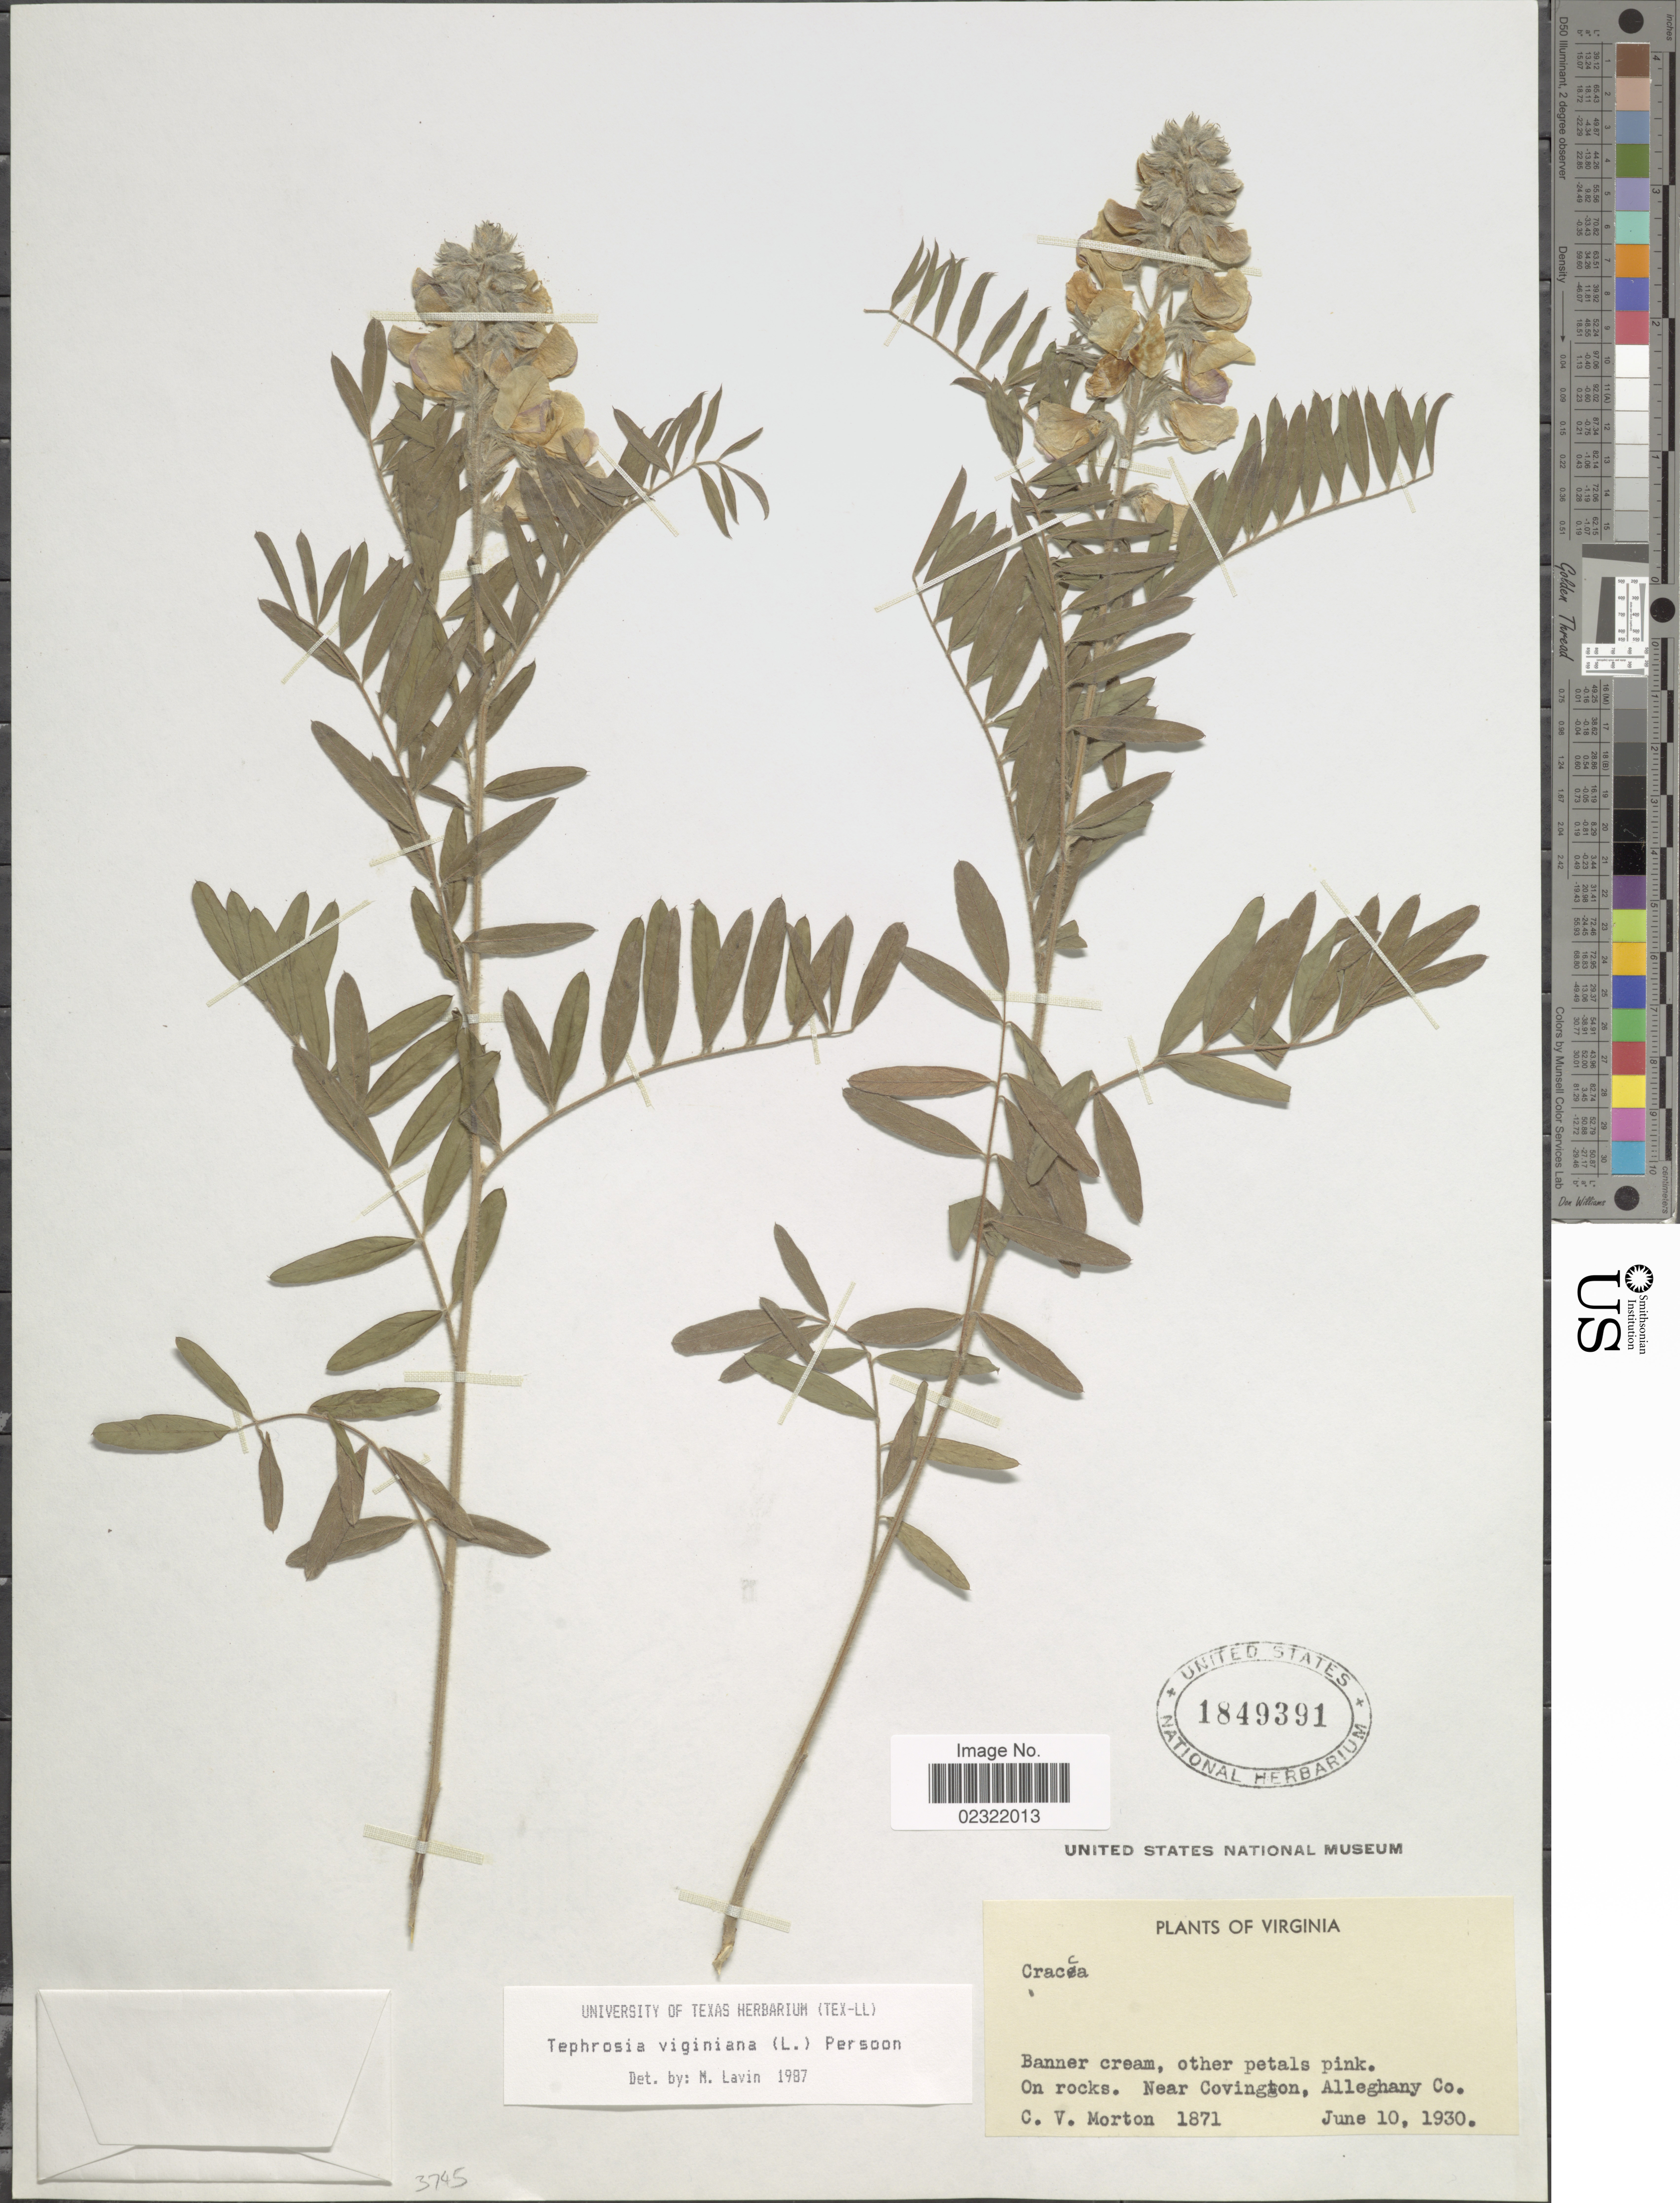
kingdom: Plantae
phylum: Tracheophyta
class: Magnoliopsida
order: Fabales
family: Fabaceae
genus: Tephrosia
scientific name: Tephrosia virginiana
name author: (L.) Pers.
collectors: C. V. Morton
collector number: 1871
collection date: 1930-06-10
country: United States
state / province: Virginia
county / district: Alleghany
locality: On rocks. Near Covington, Alleghany Co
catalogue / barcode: US 1849391